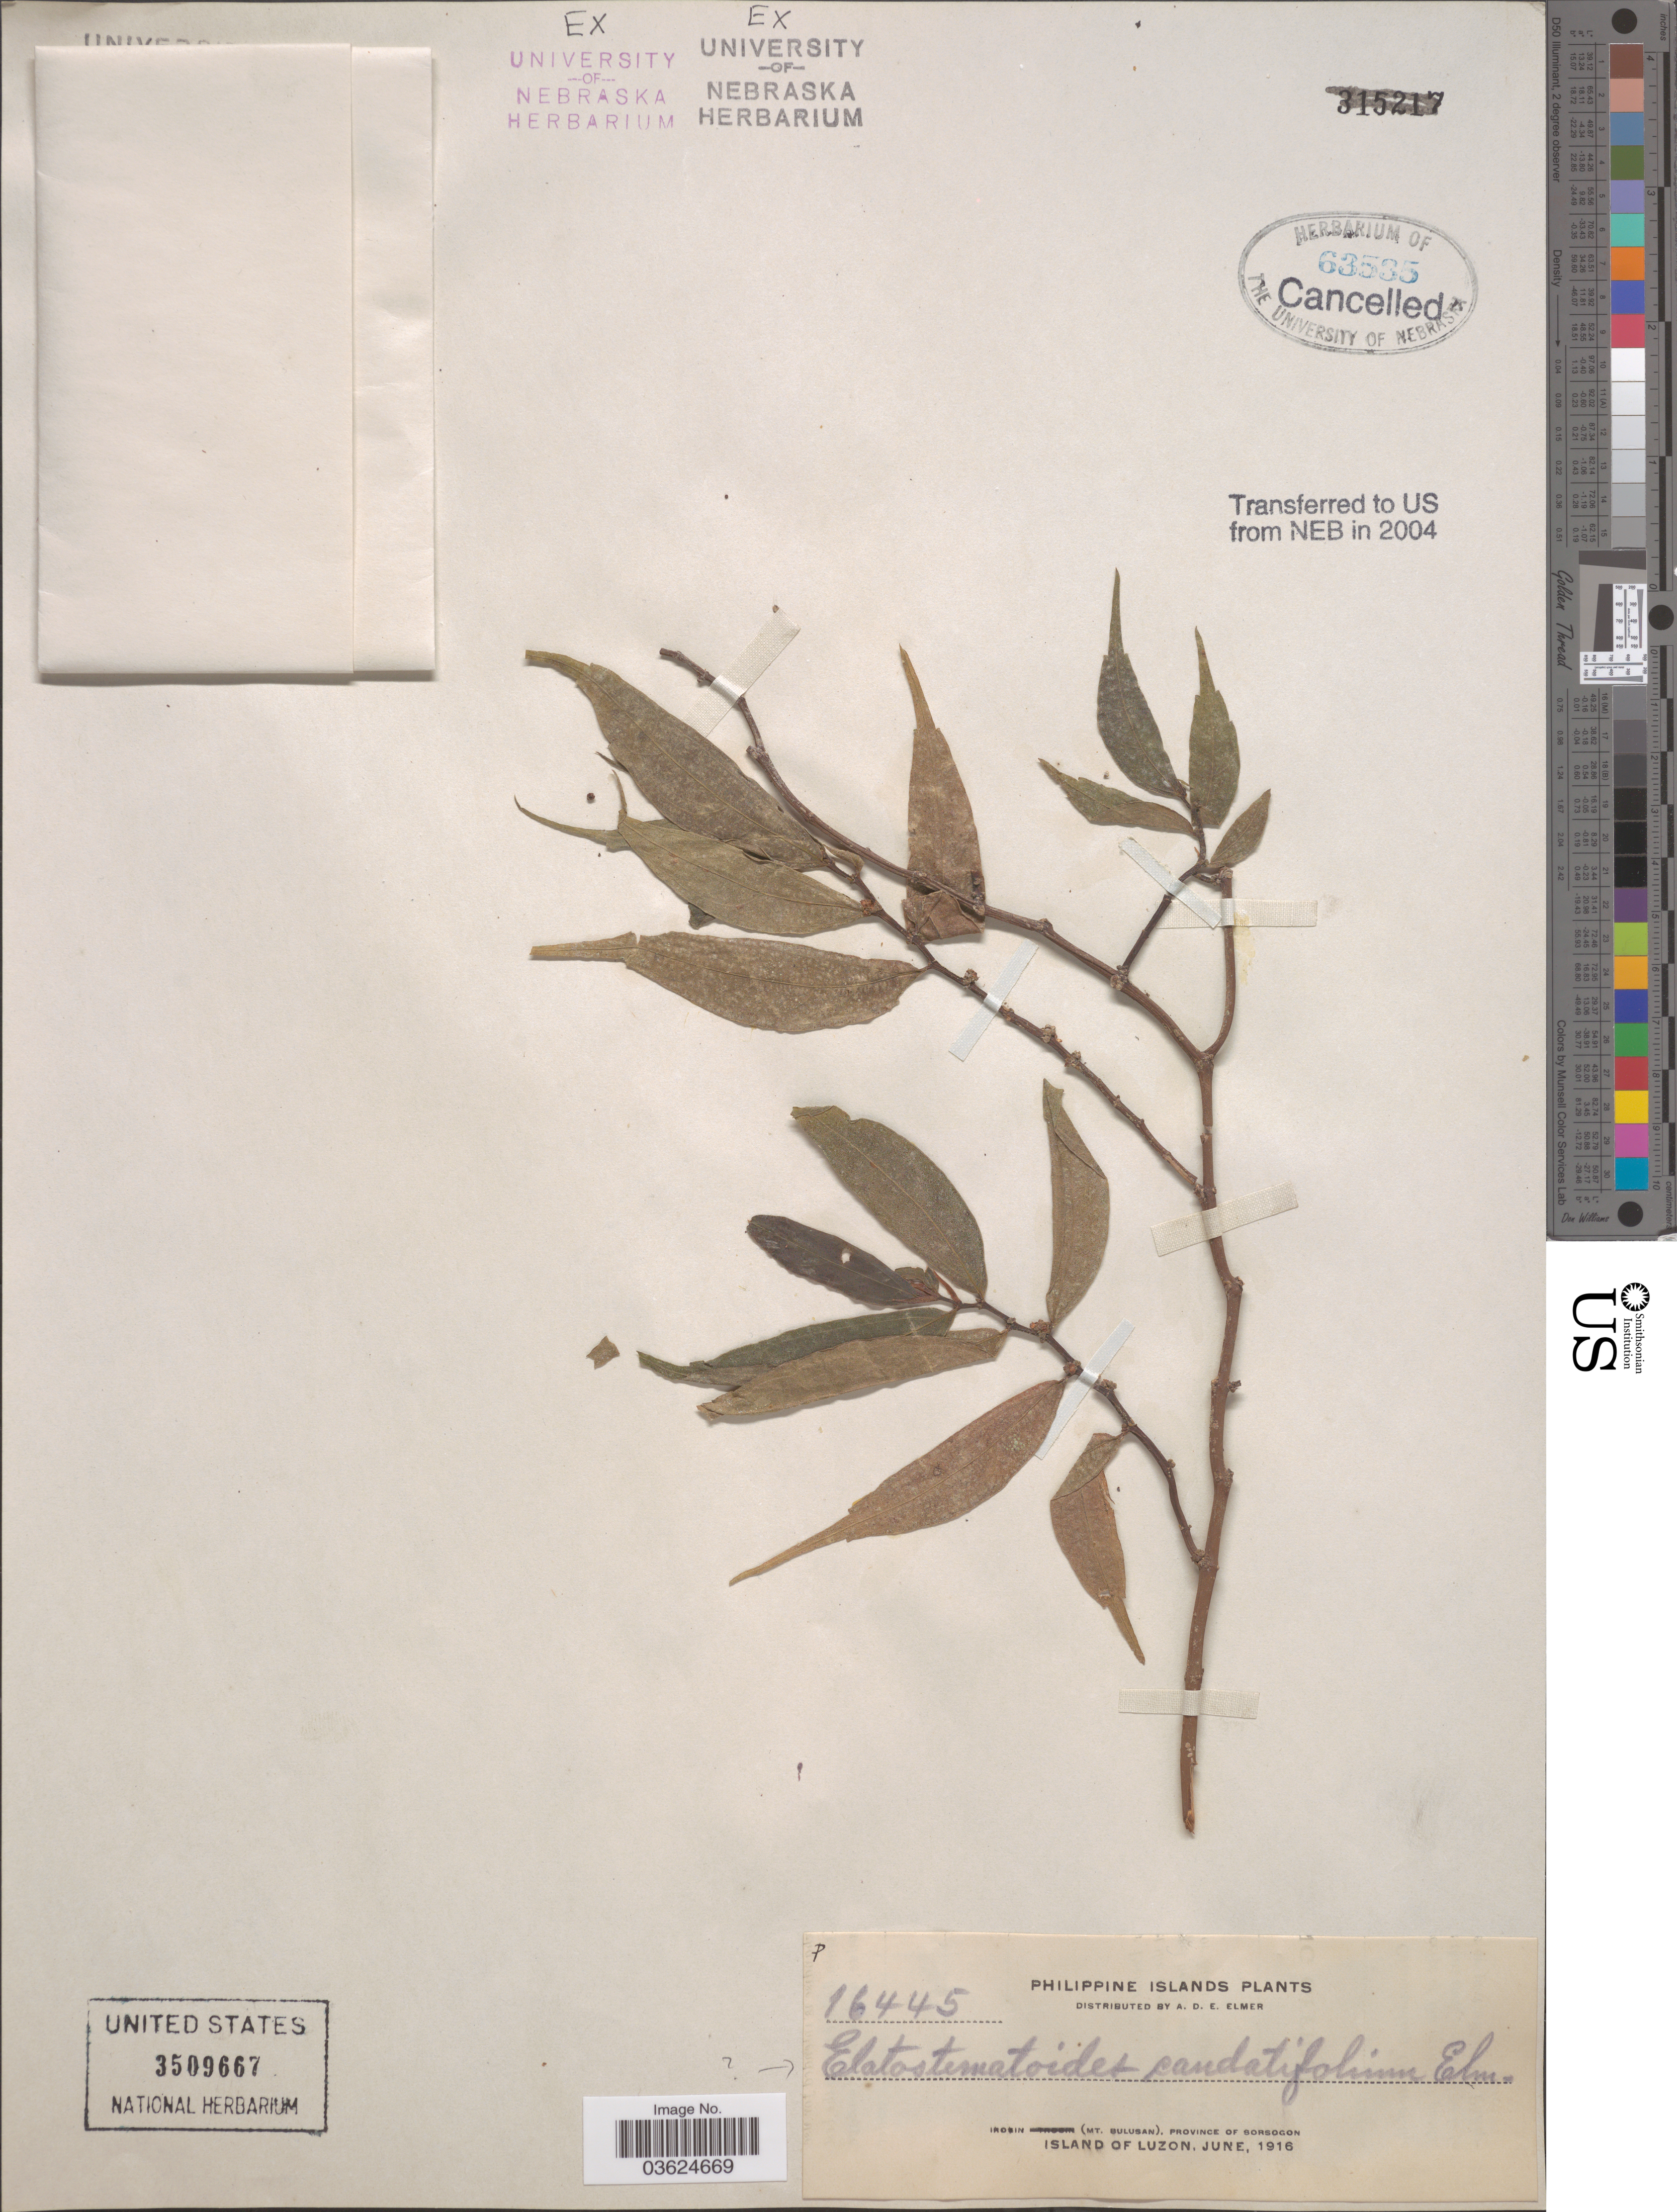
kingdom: Plantae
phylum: Tracheophyta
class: Magnoliopsida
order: Rosales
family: Urticaceae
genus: Elatostematoides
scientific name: Elatostematoides sp.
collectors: A. D. E. Elmer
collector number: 16445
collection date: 1916-06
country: Philippines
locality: Irosin (Mt. Bulusan), Province of Sorsogon. Island of Luzon.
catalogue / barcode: US 3509667